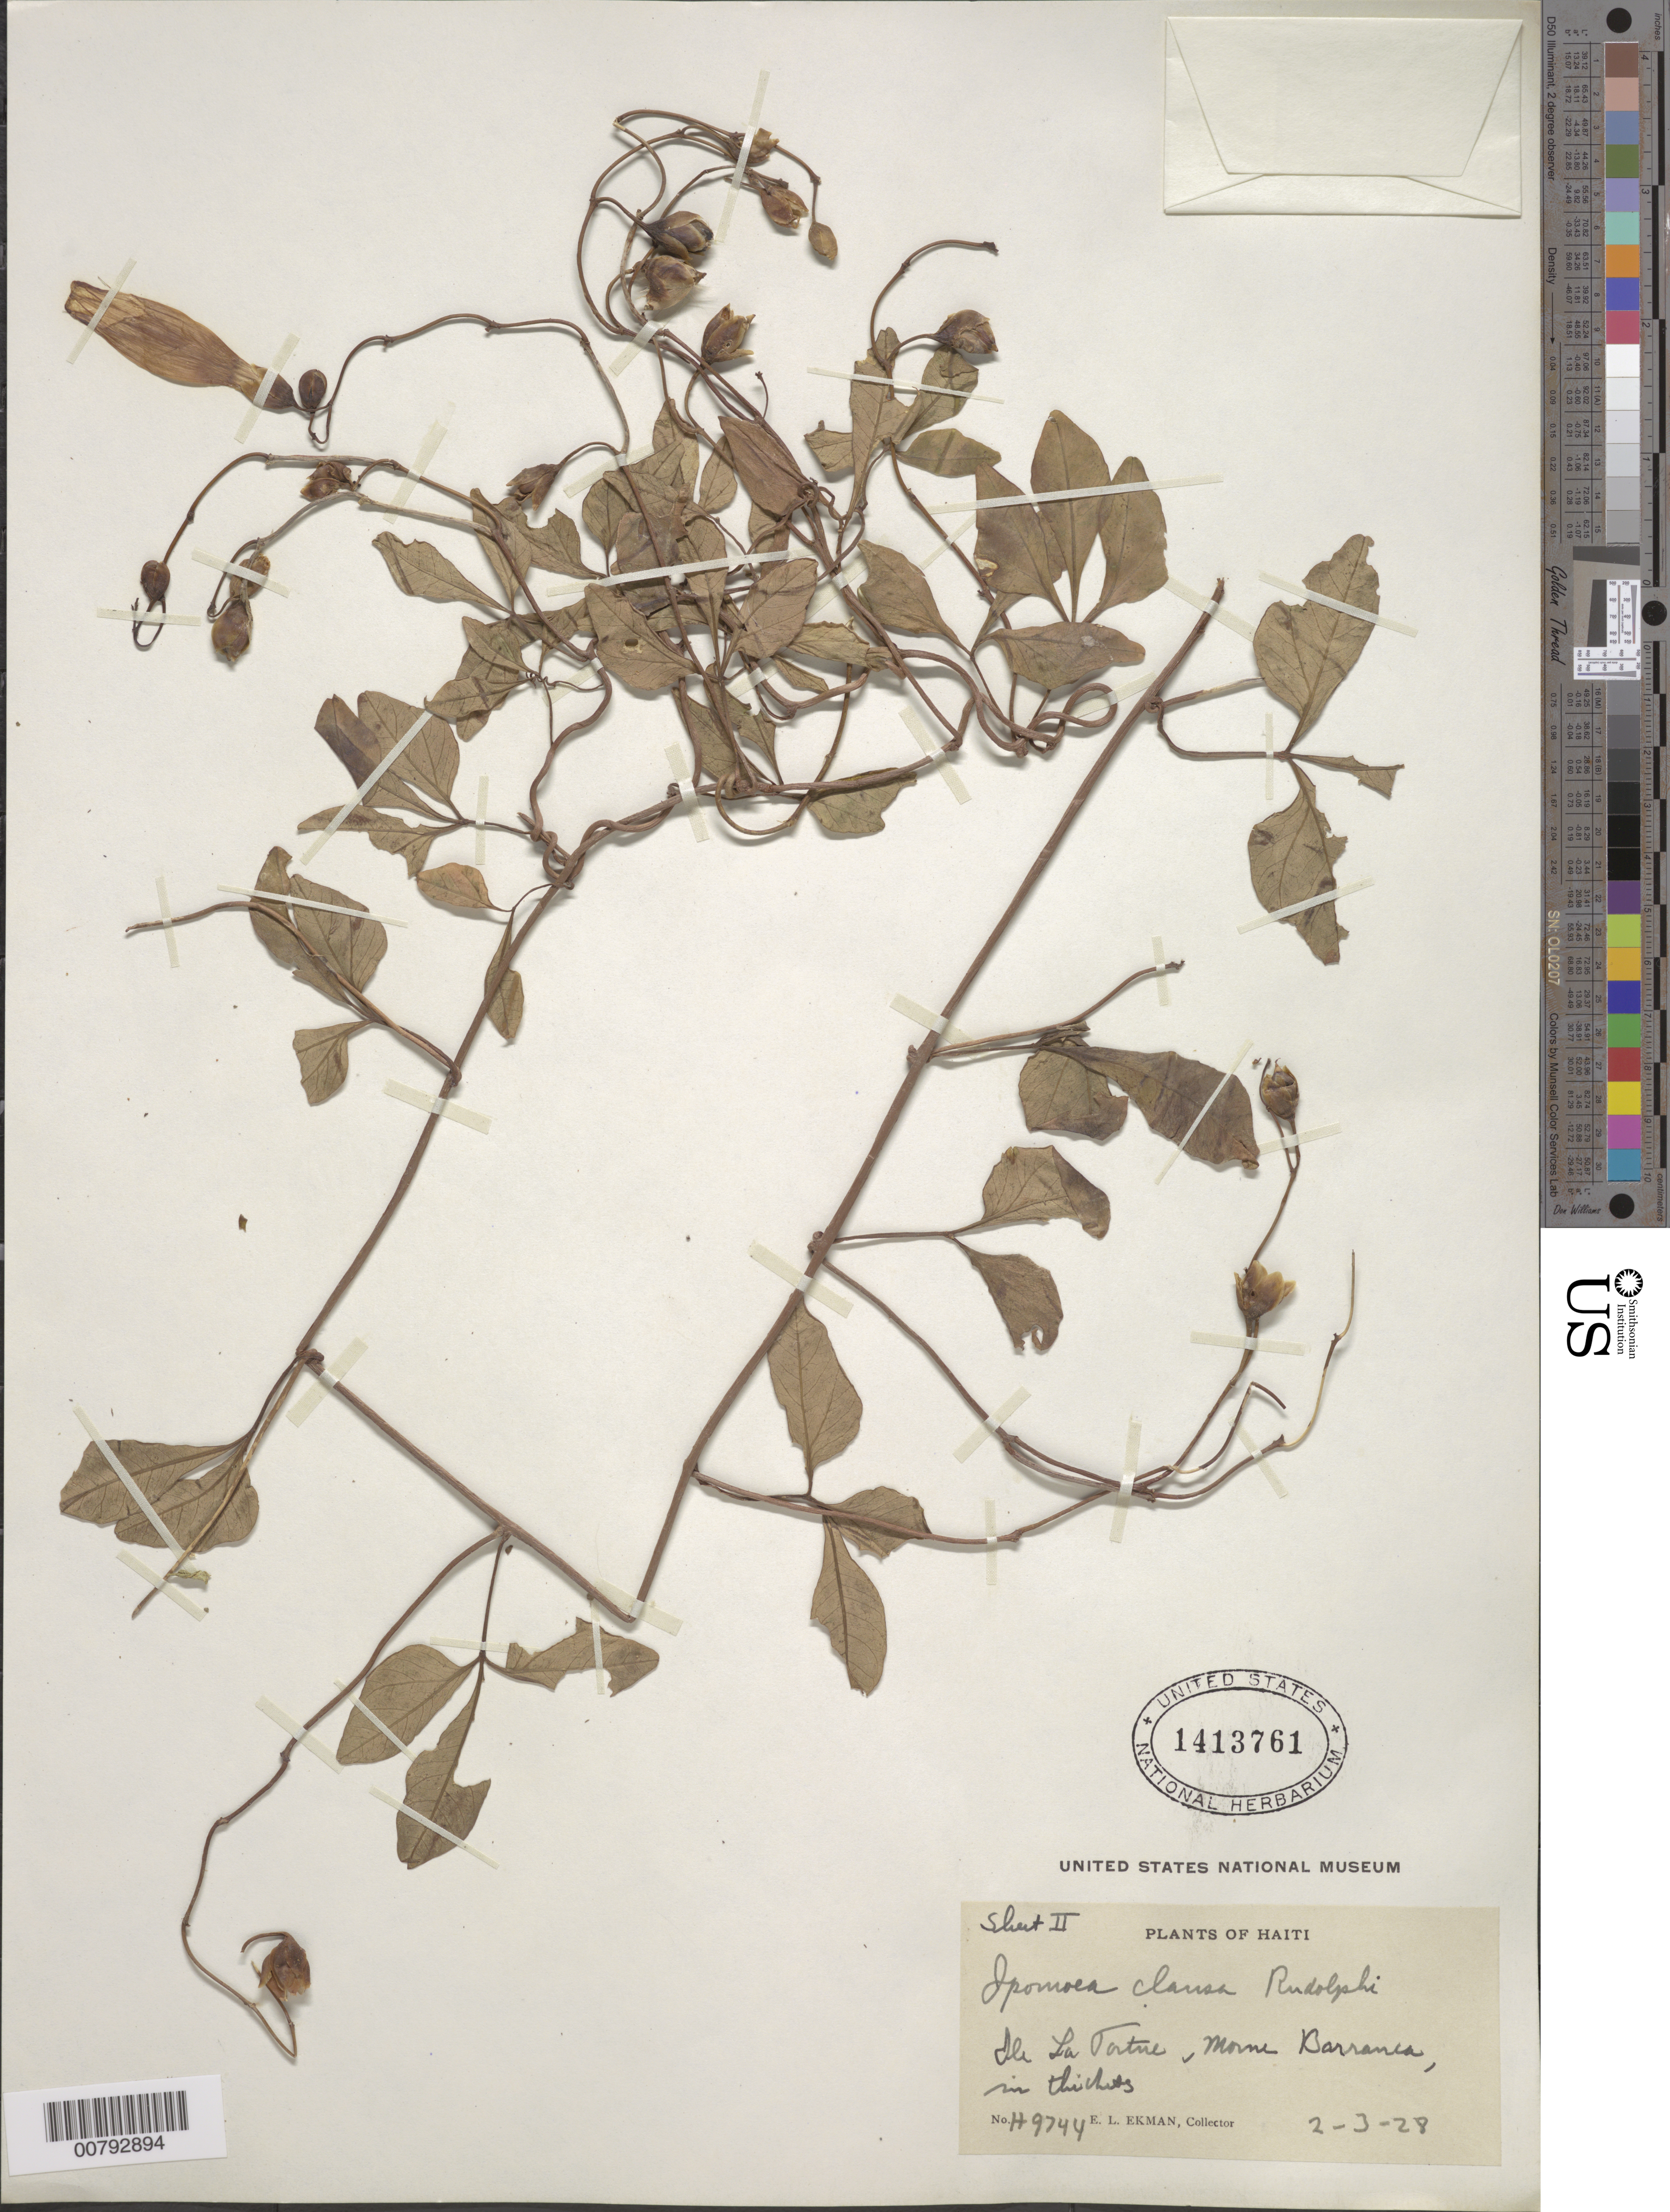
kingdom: Plantae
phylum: Tracheophyta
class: Magnoliopsida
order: Solanales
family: Convolvulaceae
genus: Ipomoea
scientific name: Ipomoea clausa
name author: Rudolph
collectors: E. L. Ekman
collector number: H 9744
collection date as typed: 21 Mar 1928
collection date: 1928-03-21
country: Haiti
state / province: Nord-Óuest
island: Île de la Tortue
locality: Ile La Tortue, Morne Barranca.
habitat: In thickets.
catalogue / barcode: US 1413761